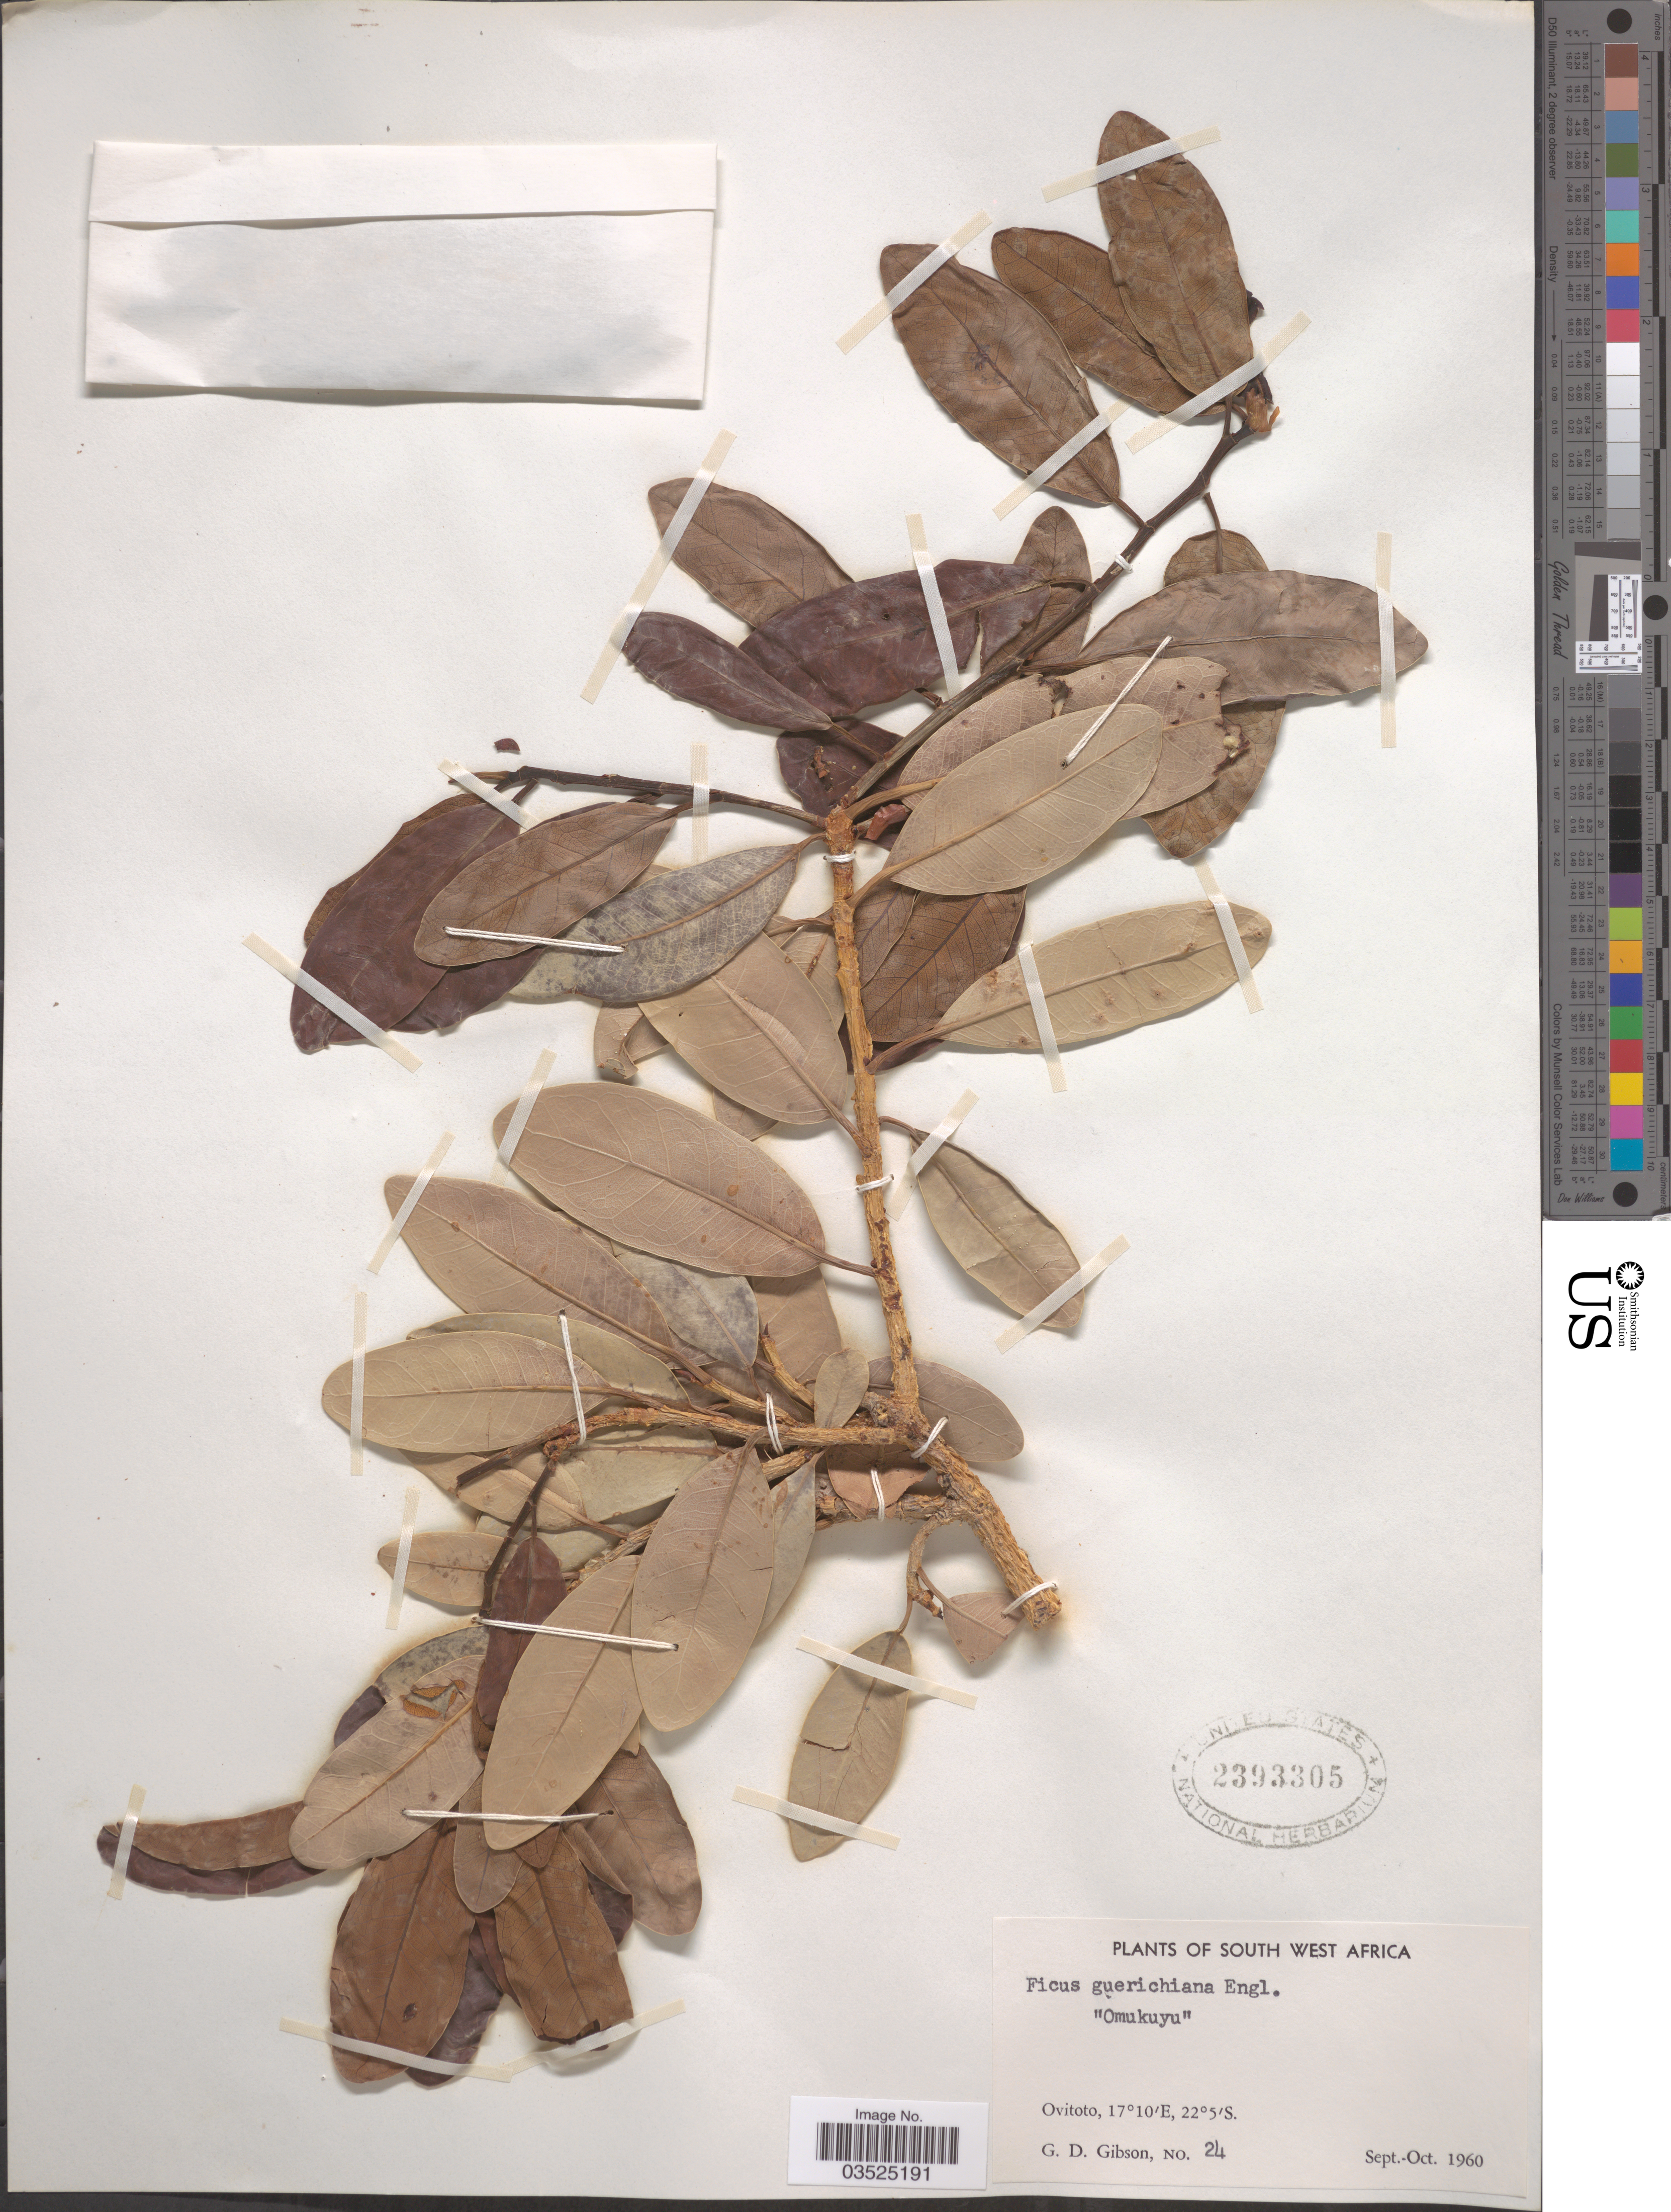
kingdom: Plantae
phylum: Tracheophyta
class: Magnoliopsida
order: Rosales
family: Moraceae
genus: Ficus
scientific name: Ficus guerichiana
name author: Engl.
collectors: G. D. Gibson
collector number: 24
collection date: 1960-09/1960-10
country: Namibia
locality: South West Africa. Ovitoto.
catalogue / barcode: US 2393305